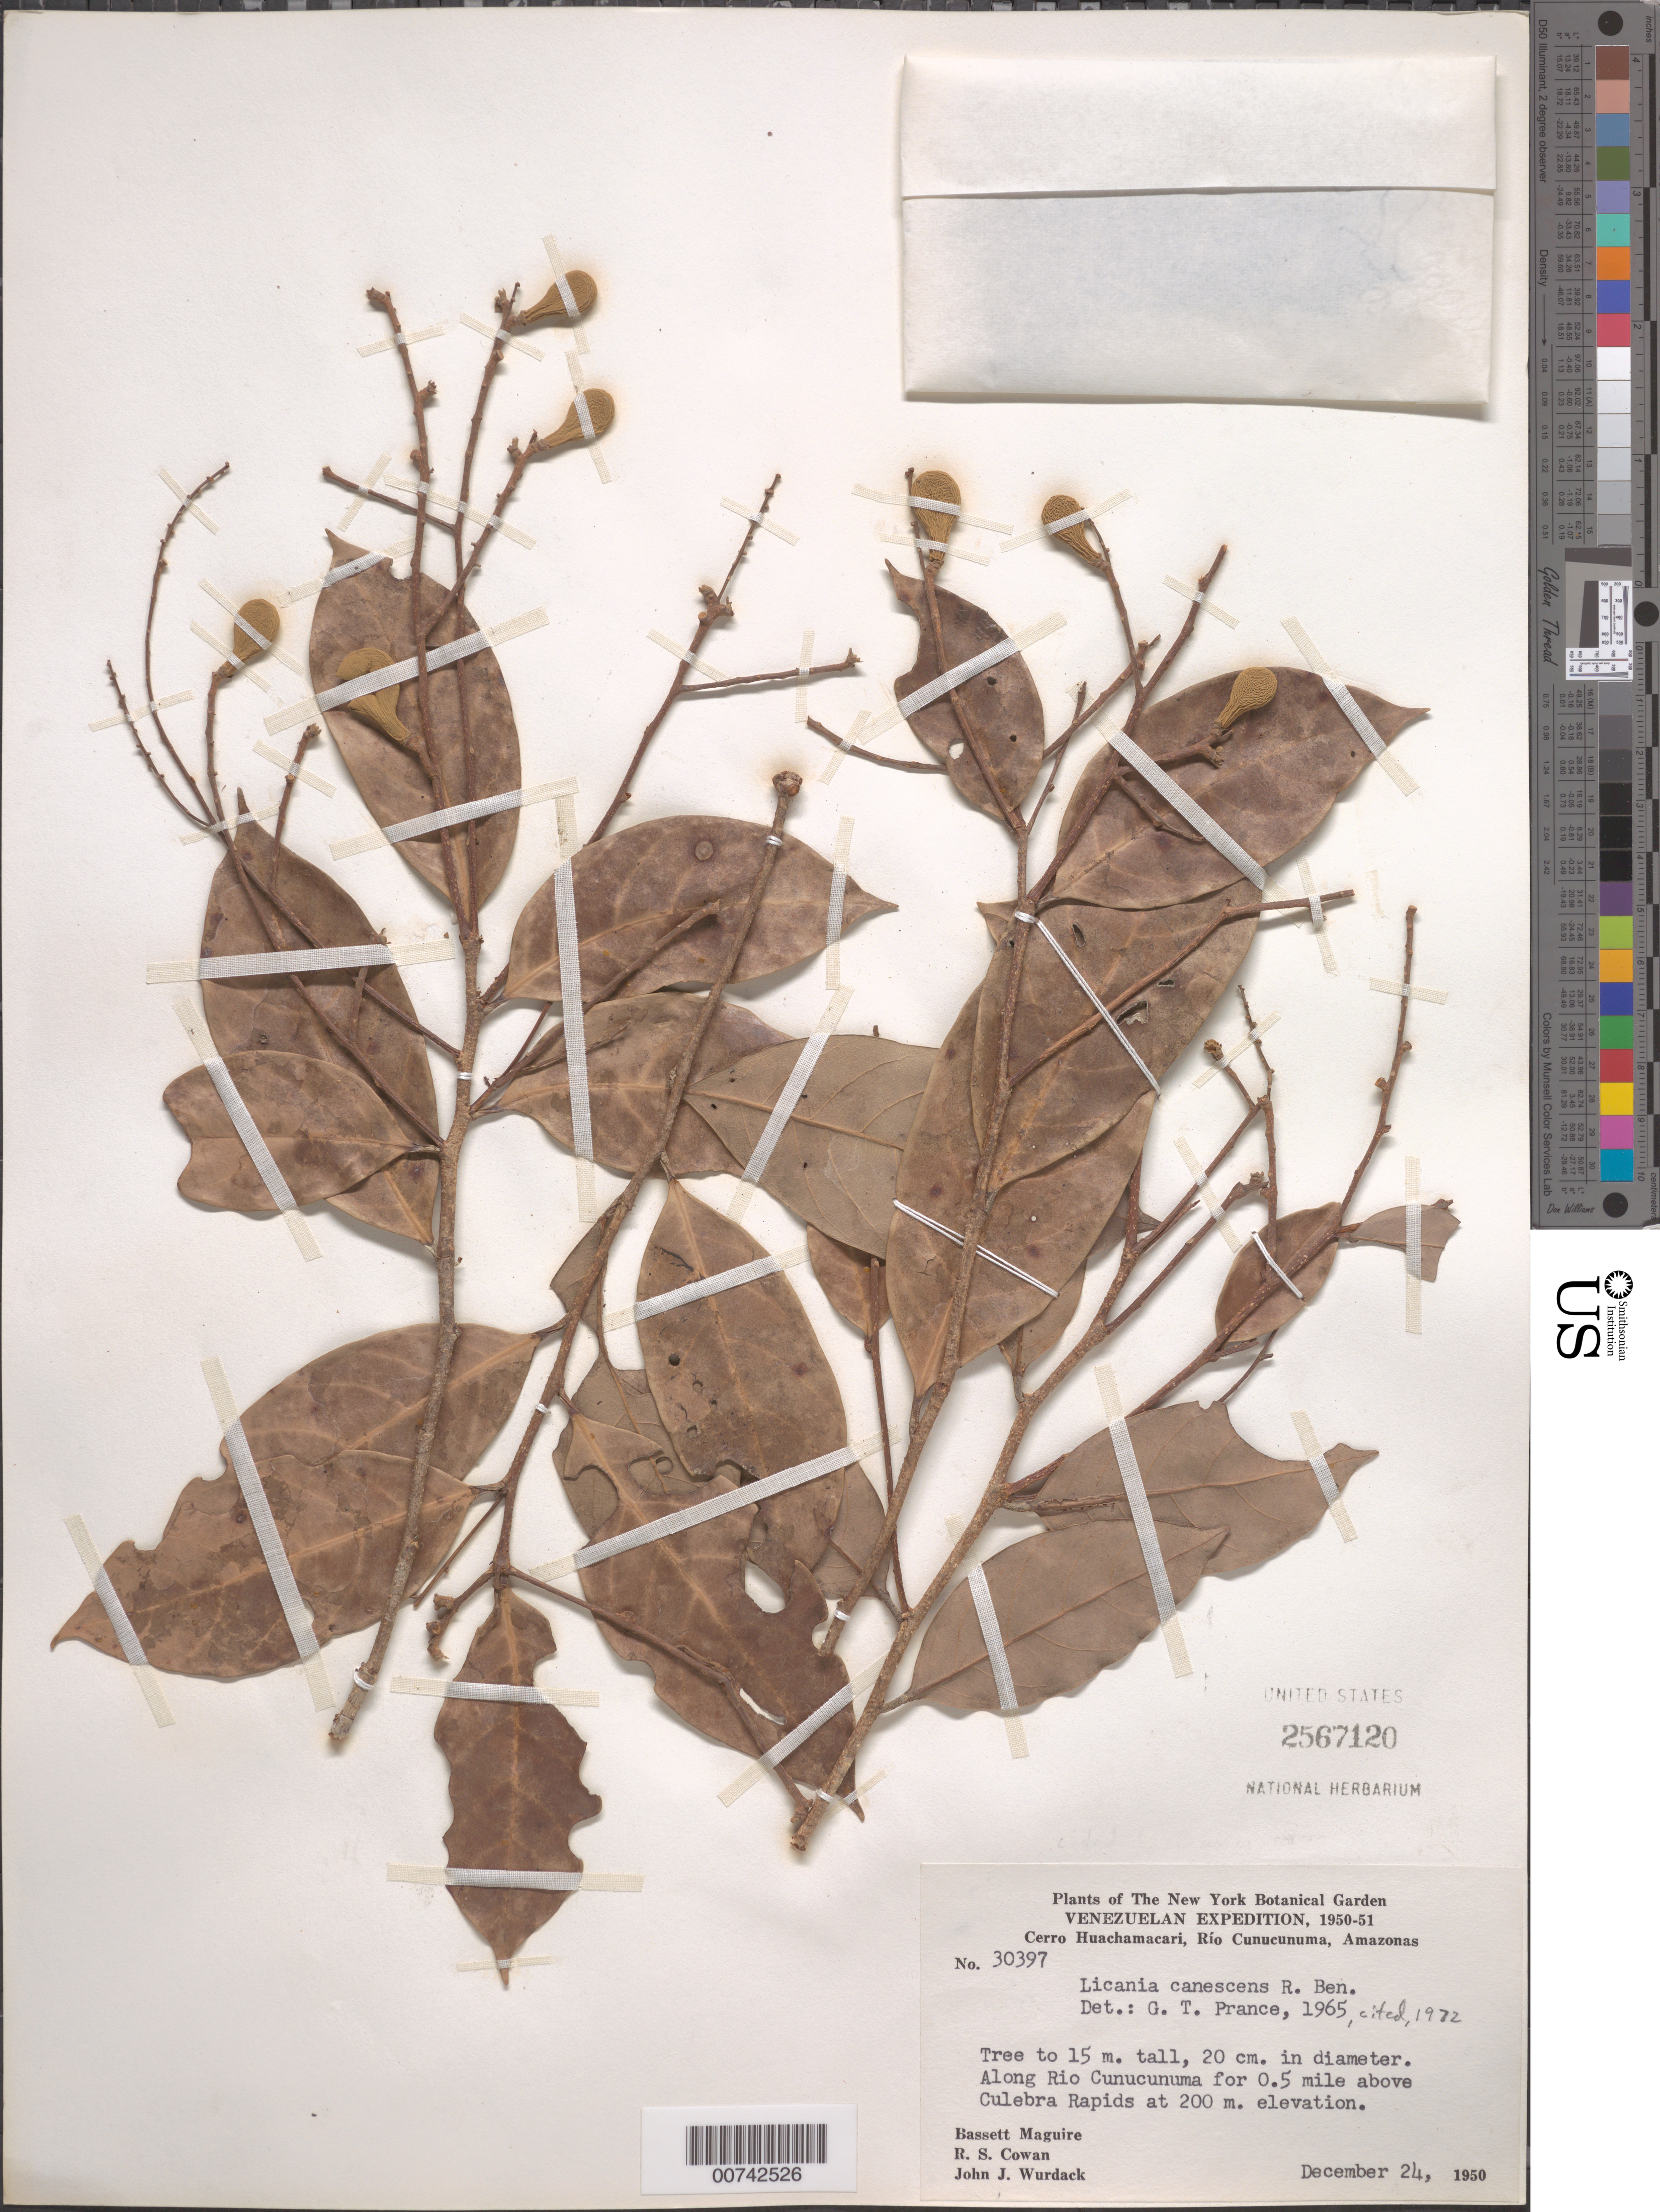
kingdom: Plantae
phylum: Tracheophyta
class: Magnoliopsida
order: Malpighiales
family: Chrysobalanaceae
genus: Licania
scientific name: Licania canescens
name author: Benoist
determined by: Prance, G. T.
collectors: B. Maguire, R. S. Cowan & J. J. Wurdack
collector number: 30397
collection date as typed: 24-Dec-50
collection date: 1950-12-24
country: Venezuela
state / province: Amazonas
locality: Río Cunucunuma, Culebra Rapids, 0.5 miles above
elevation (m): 200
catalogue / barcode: US 2567120